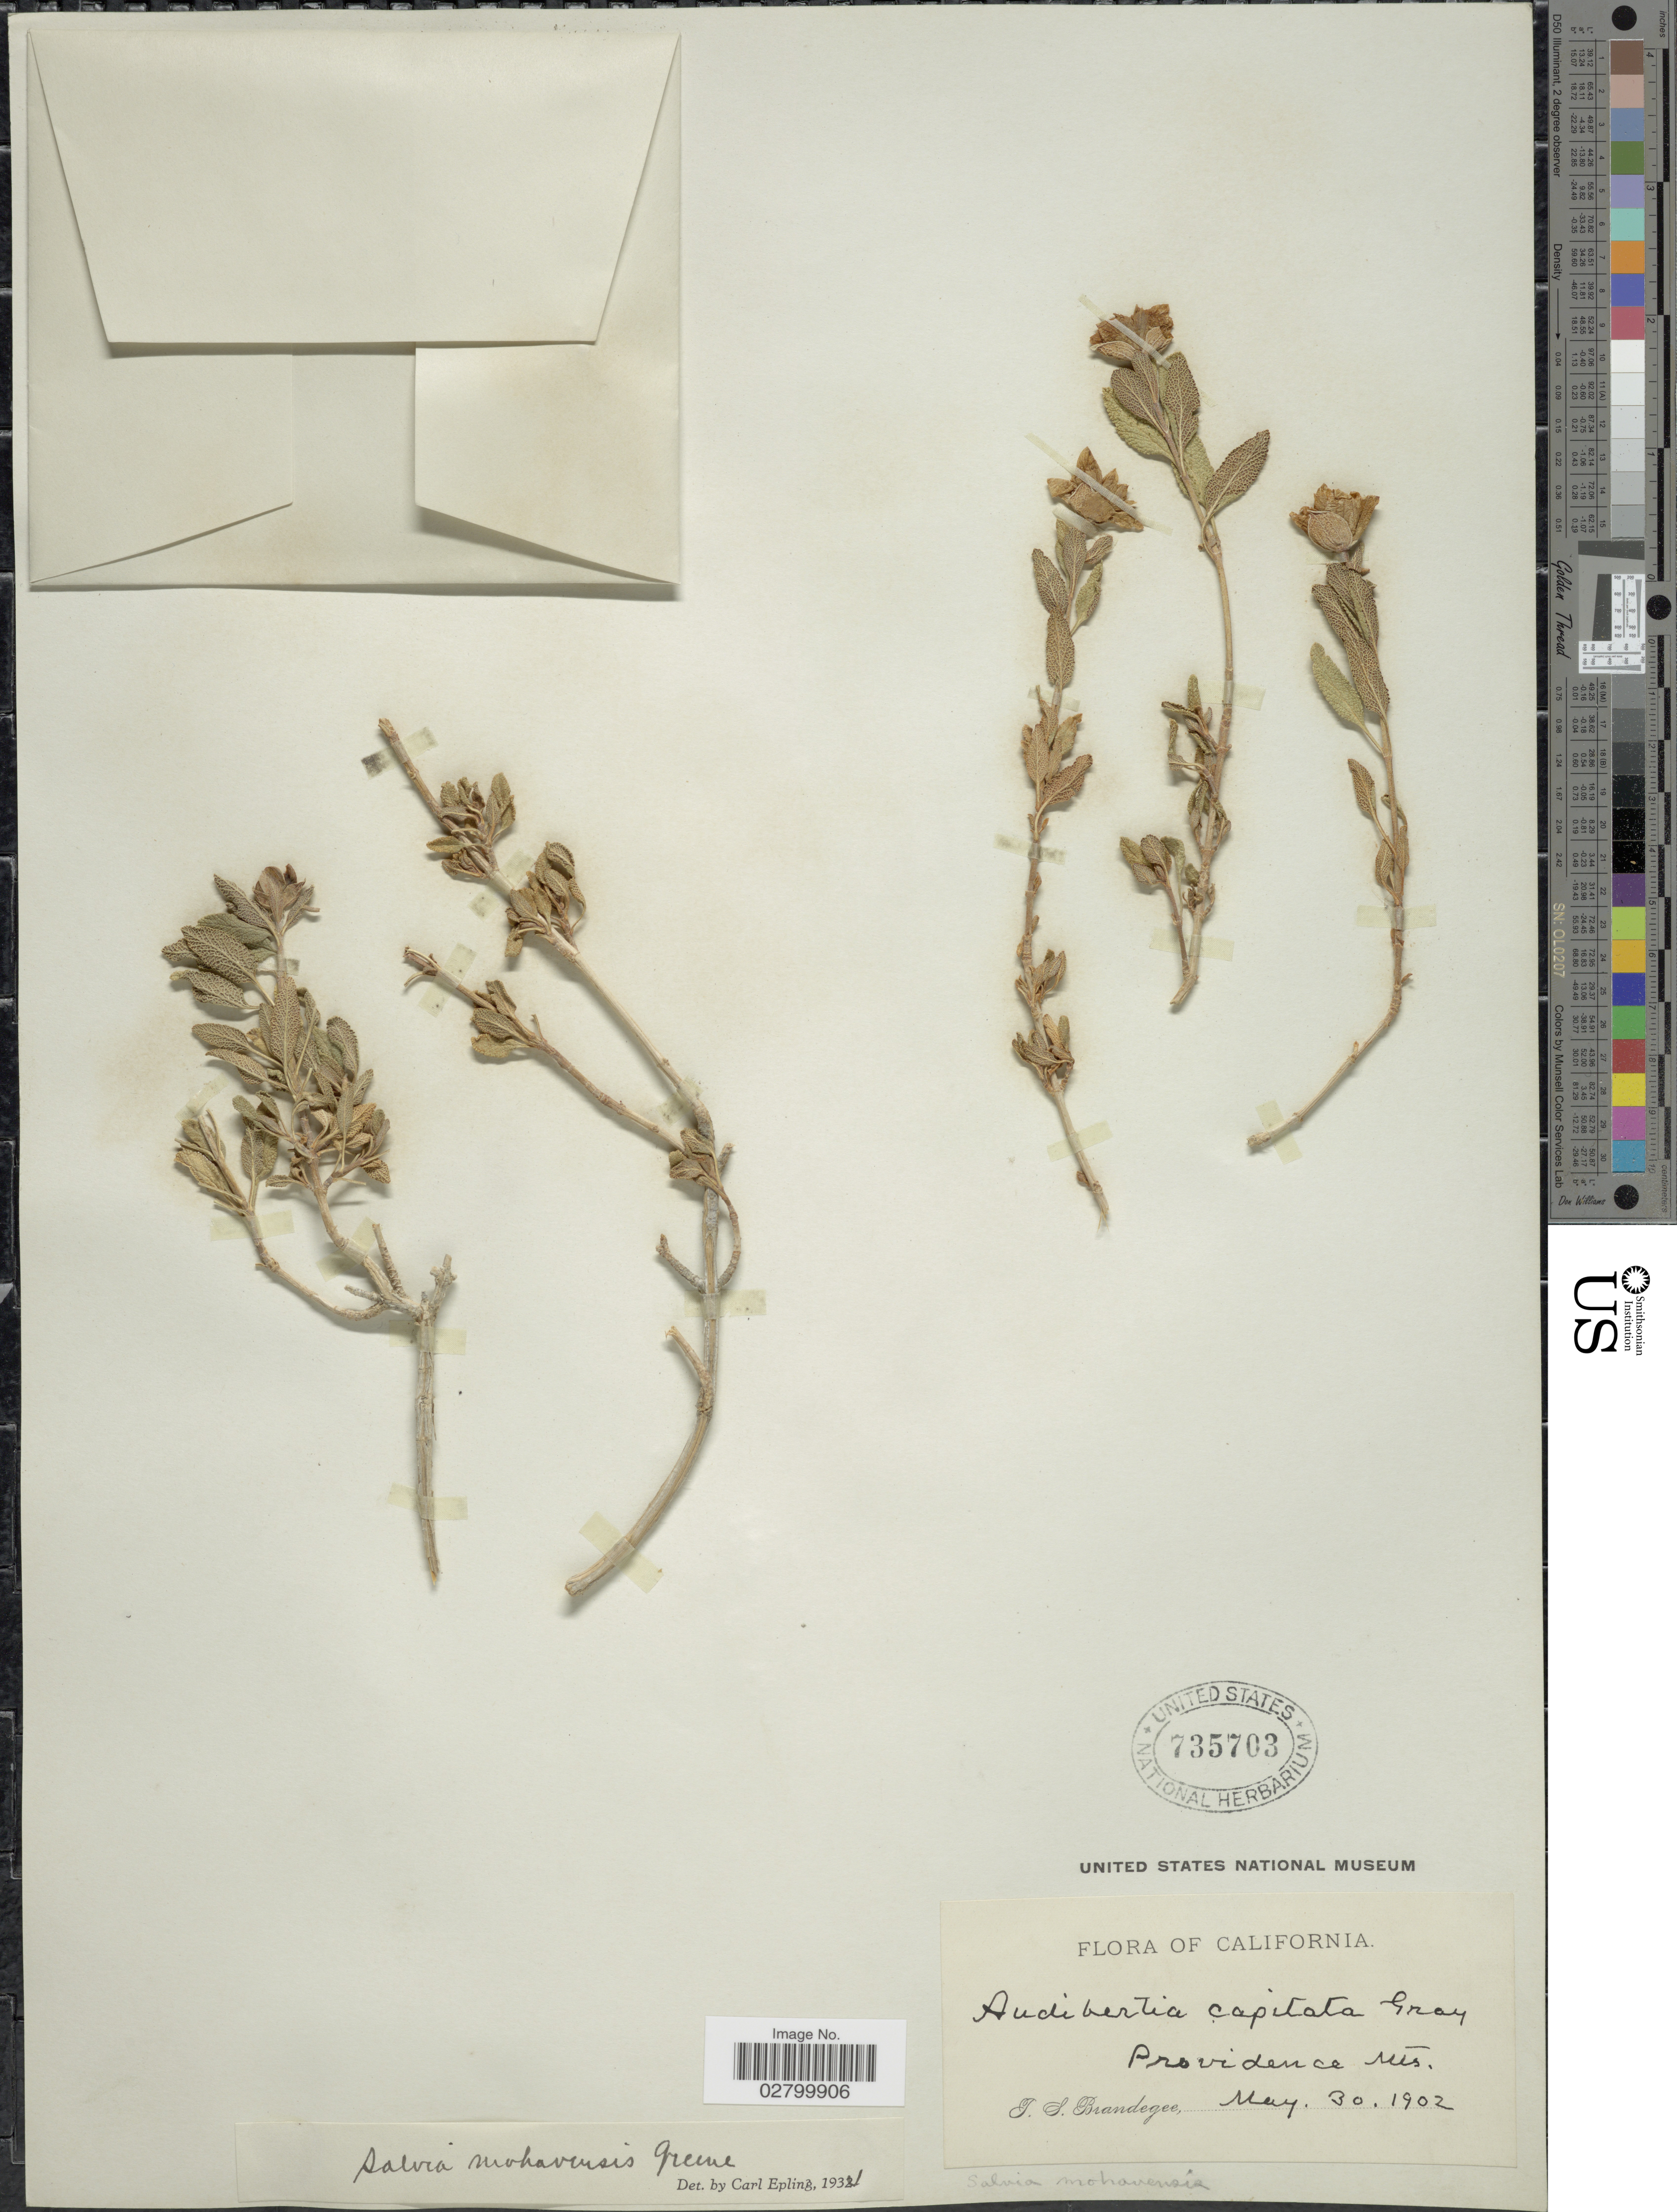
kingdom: Plantae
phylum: Tracheophyta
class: Magnoliopsida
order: Lamiales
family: Lamiaceae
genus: Salvia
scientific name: Salvia mohavensis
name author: Greene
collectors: J. S. Brandegee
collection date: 1902-05-30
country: United States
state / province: California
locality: Providence Mts.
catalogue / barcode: US 735703